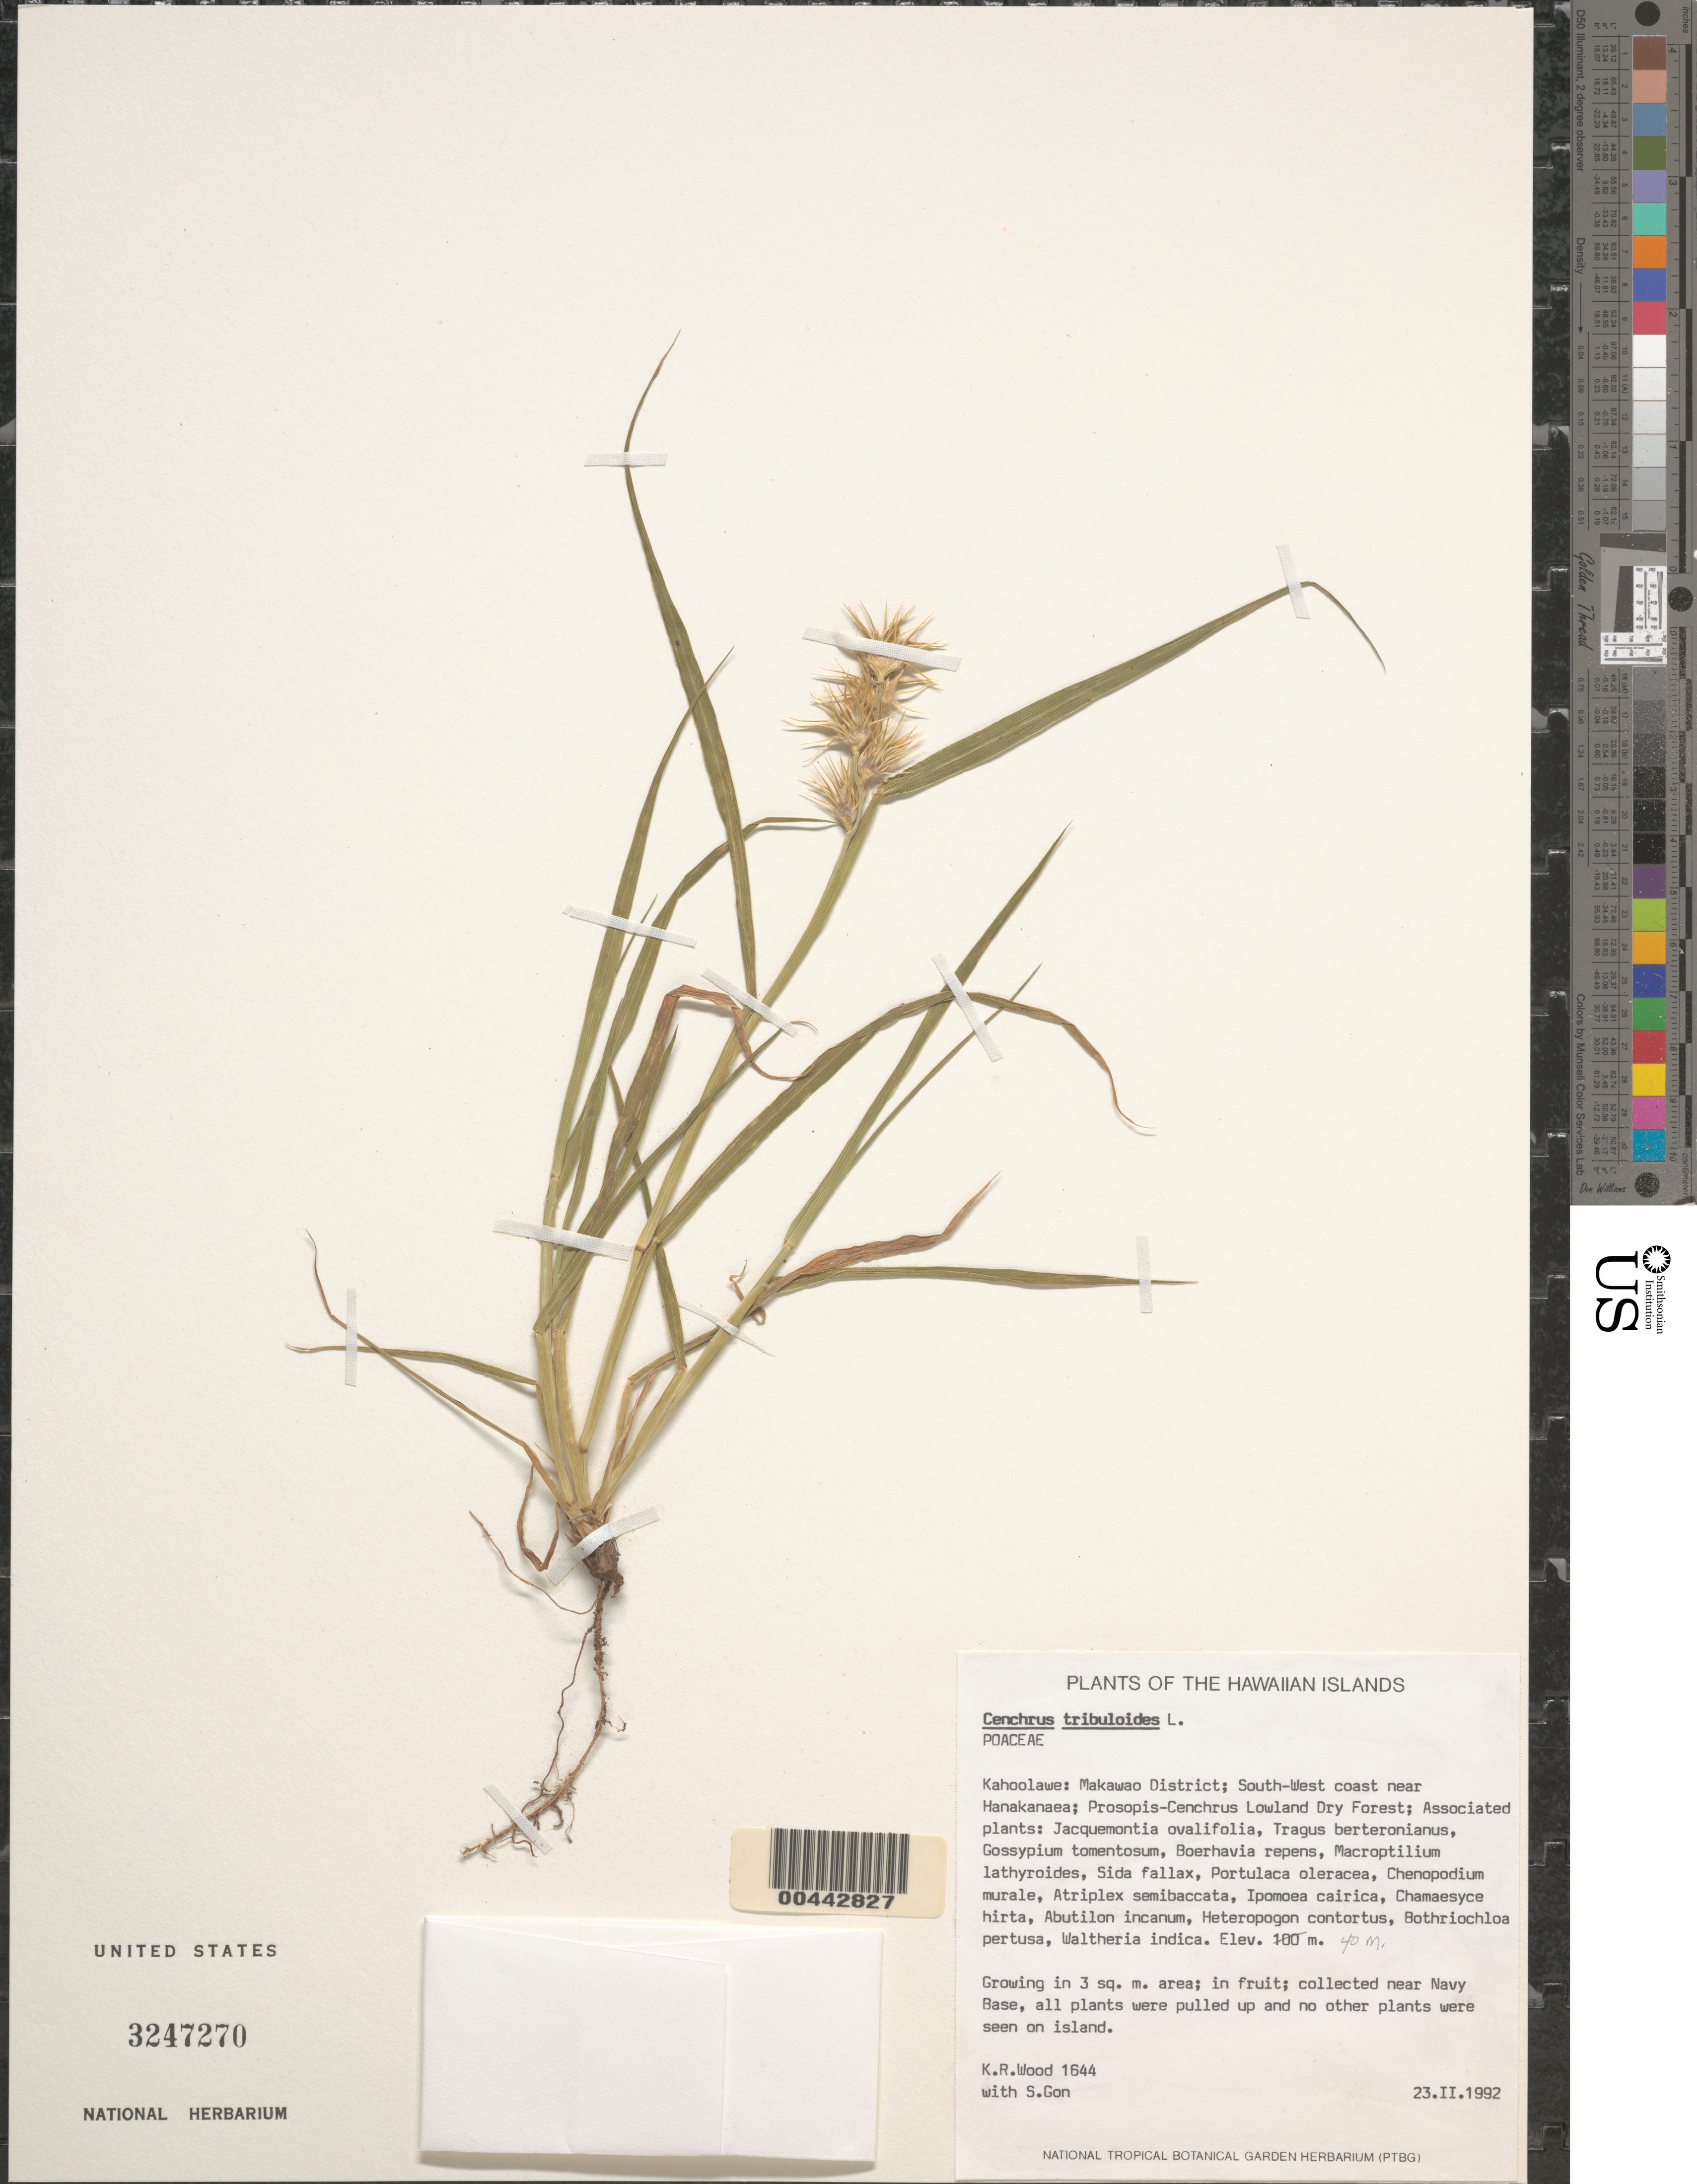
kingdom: Plantae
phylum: Tracheophyta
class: Liliopsida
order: Poales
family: Poaceae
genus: Cenchrus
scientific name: Cenchrus tribuloides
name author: L.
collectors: K. R. Wood & S. Gon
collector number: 1644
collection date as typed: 23 Feb 1992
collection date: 1992-02-23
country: United States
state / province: Hawaii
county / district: Maui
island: Kaho'olawe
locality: Makawao District; Southwest coast near Hanakanaea, near Navy Base.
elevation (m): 40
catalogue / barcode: US 3247270